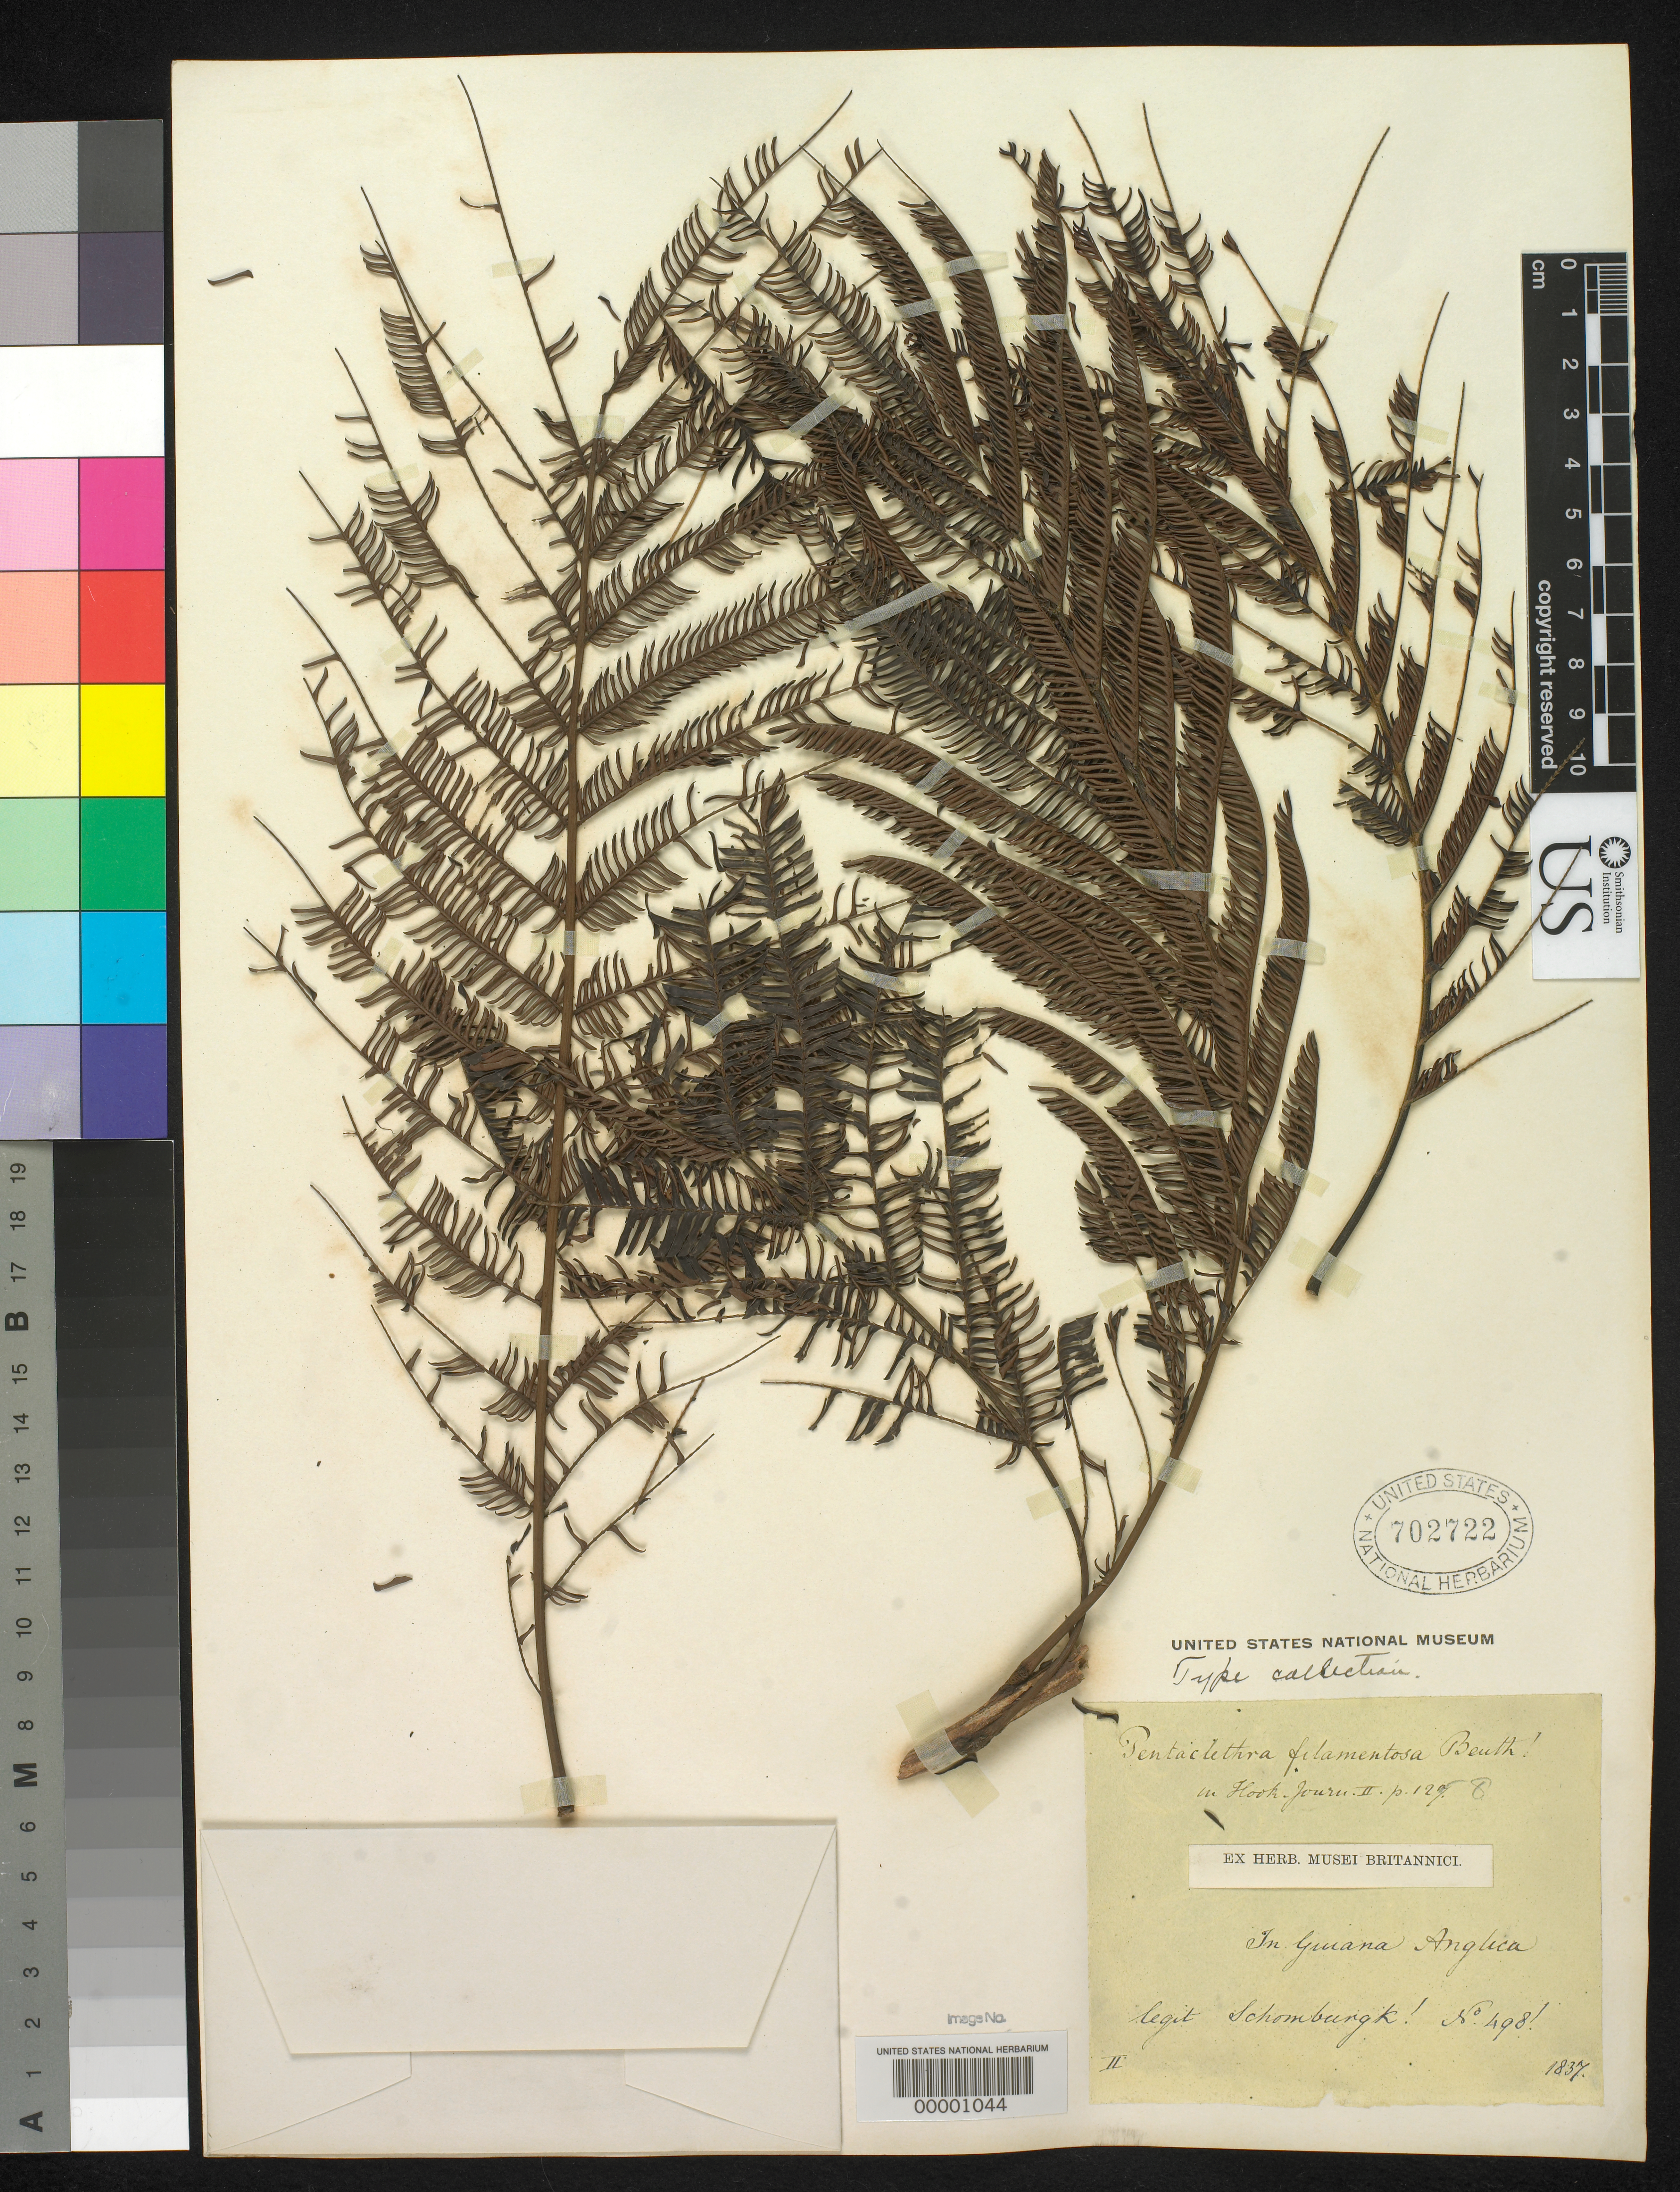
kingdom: Plantae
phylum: Tracheophyta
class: Magnoliopsida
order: Fabales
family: Fabaceae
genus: Pentaclethra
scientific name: Pentaclethra filamentosa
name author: Benth.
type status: Type Fragment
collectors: R. H. Schomburgk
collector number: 408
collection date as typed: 1837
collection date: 1837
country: Guyana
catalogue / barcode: US 702722